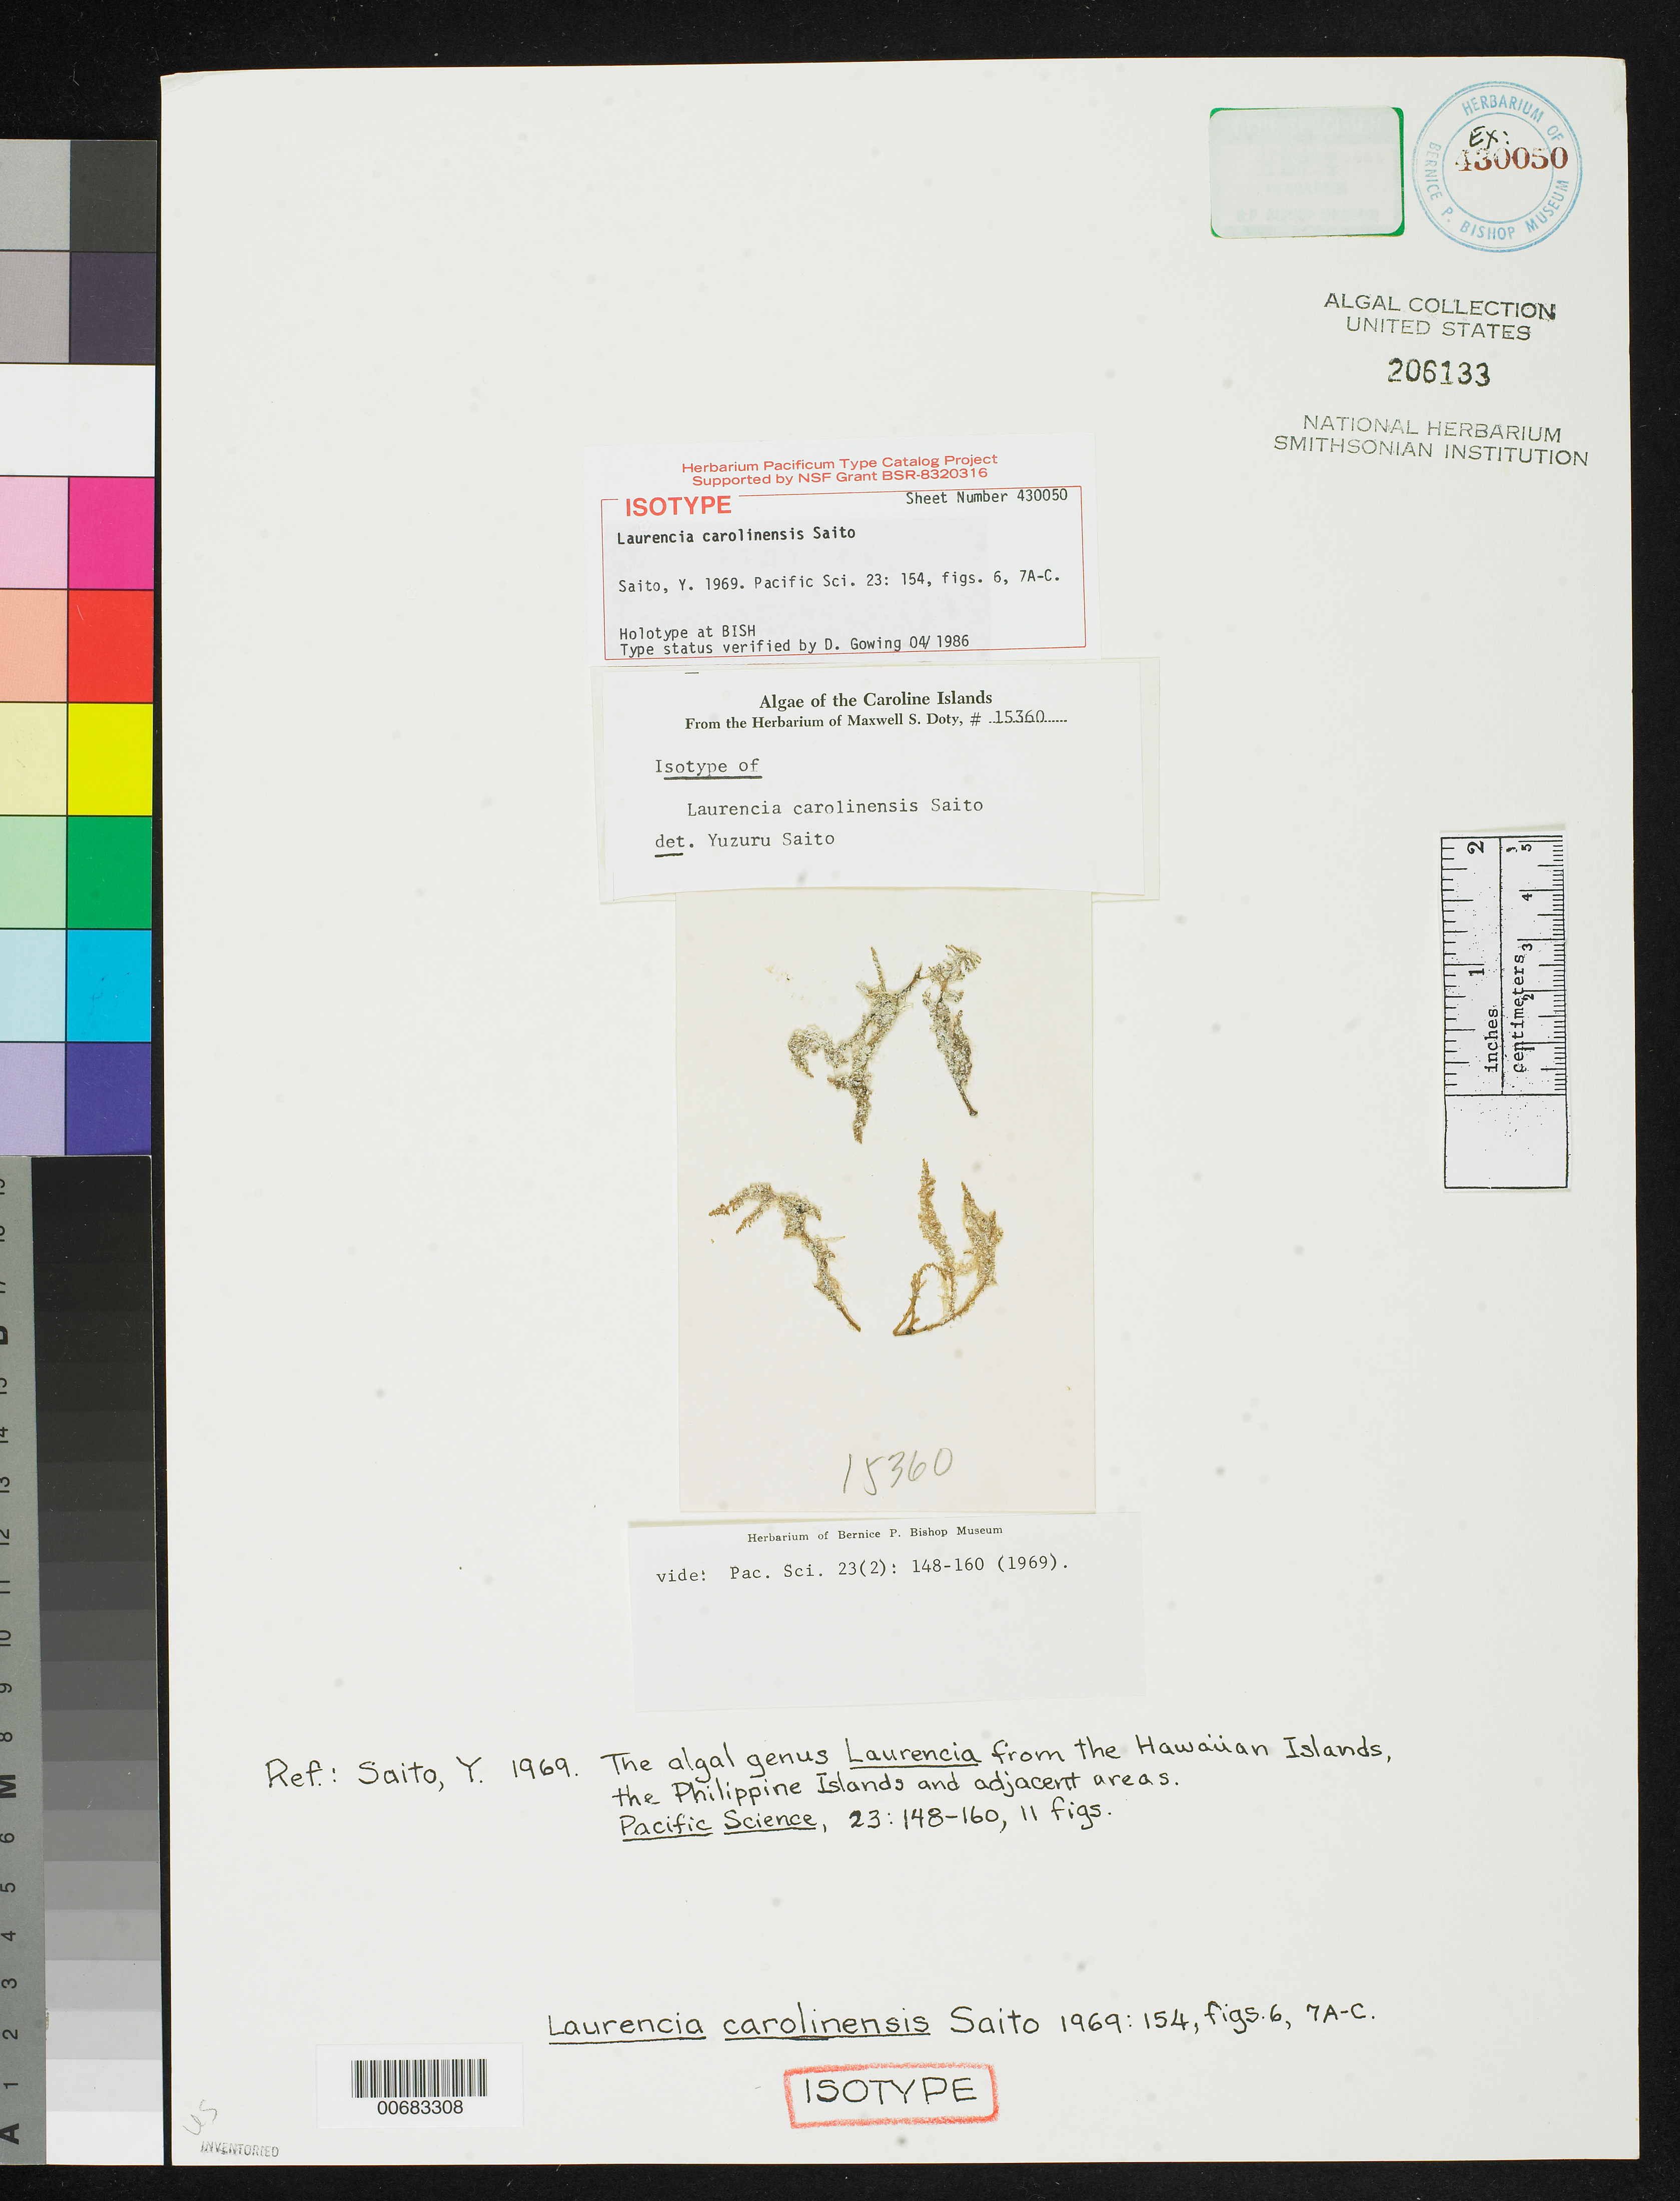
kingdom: Plantae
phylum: Rhodophyta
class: Florideophyceae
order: Ceramiales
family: Rhodomelaceae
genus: Laurencia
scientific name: Laurencia carolinensis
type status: Isotype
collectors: Y. Saito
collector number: MSD 15360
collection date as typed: no date given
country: Micronesia, Federated States of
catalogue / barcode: US 206133